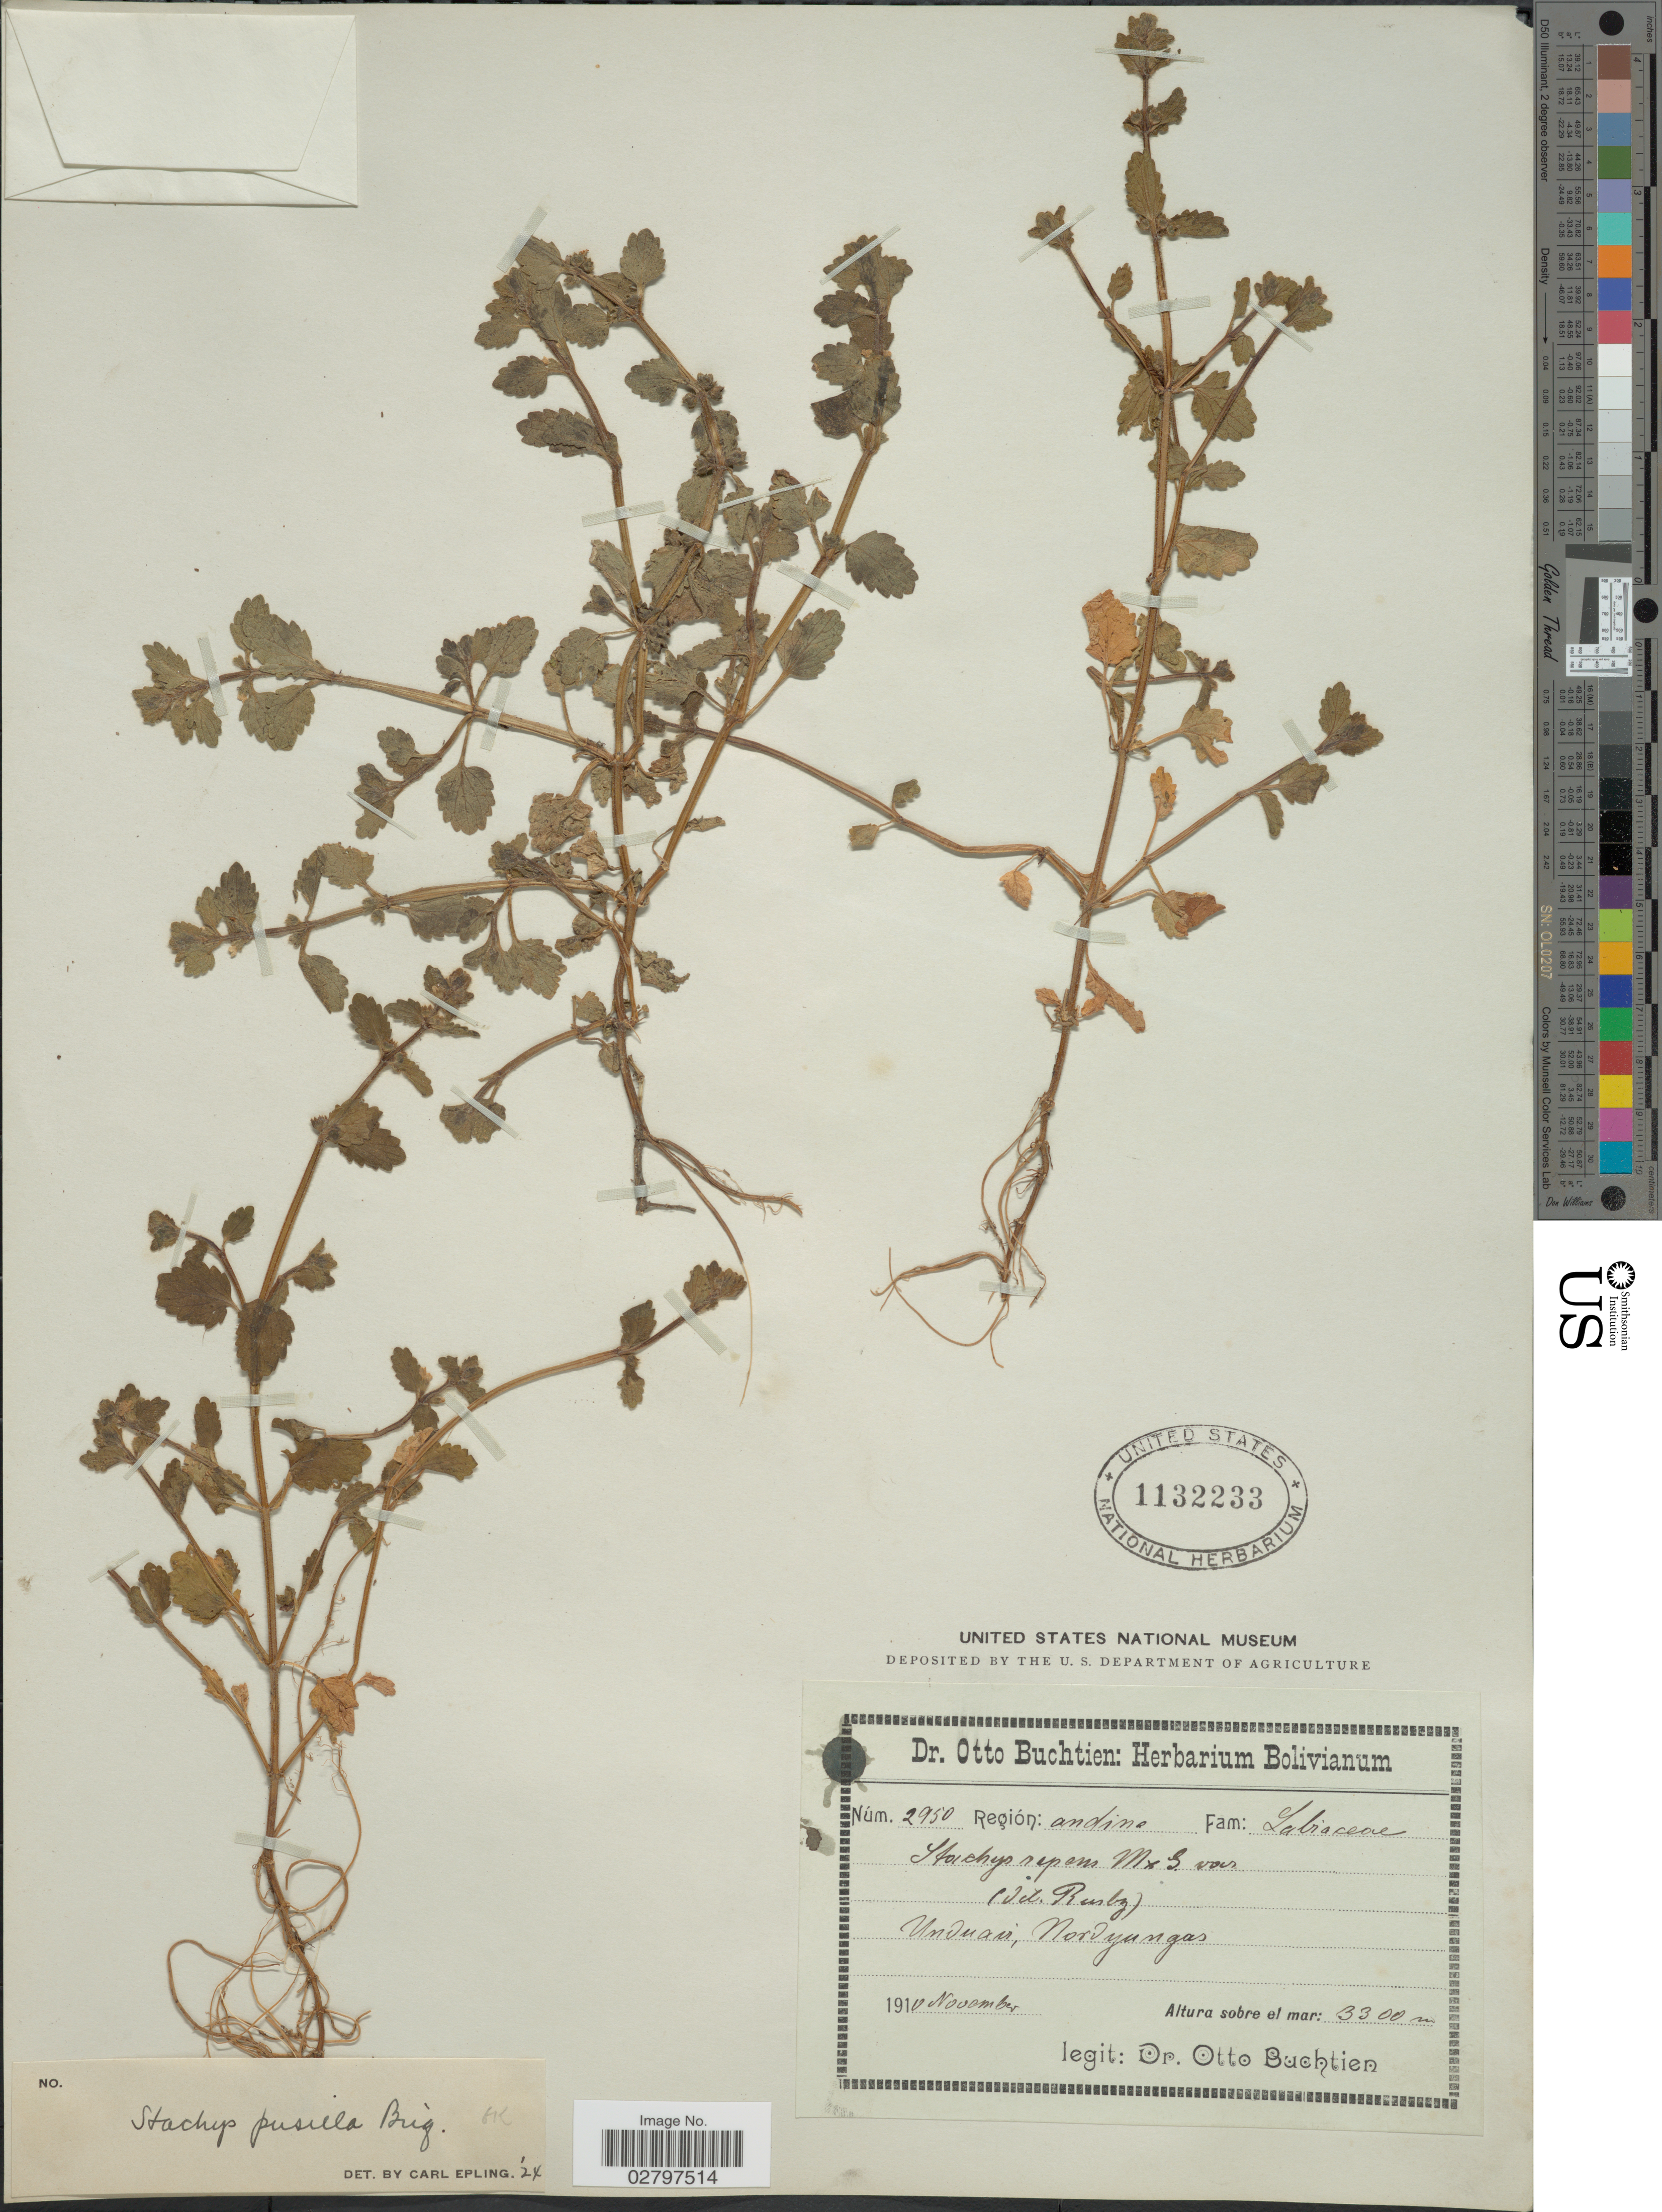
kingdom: Plantae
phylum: Tracheophyta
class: Magnoliopsida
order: Lamiales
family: Lamiaceae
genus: Stachys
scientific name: Stachys pusilla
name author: (Wedd.) Briq.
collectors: O. Buchtien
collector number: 2950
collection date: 1910-11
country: Bolivia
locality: Unduavi, Nord yungas.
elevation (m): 3300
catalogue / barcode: US 1132233